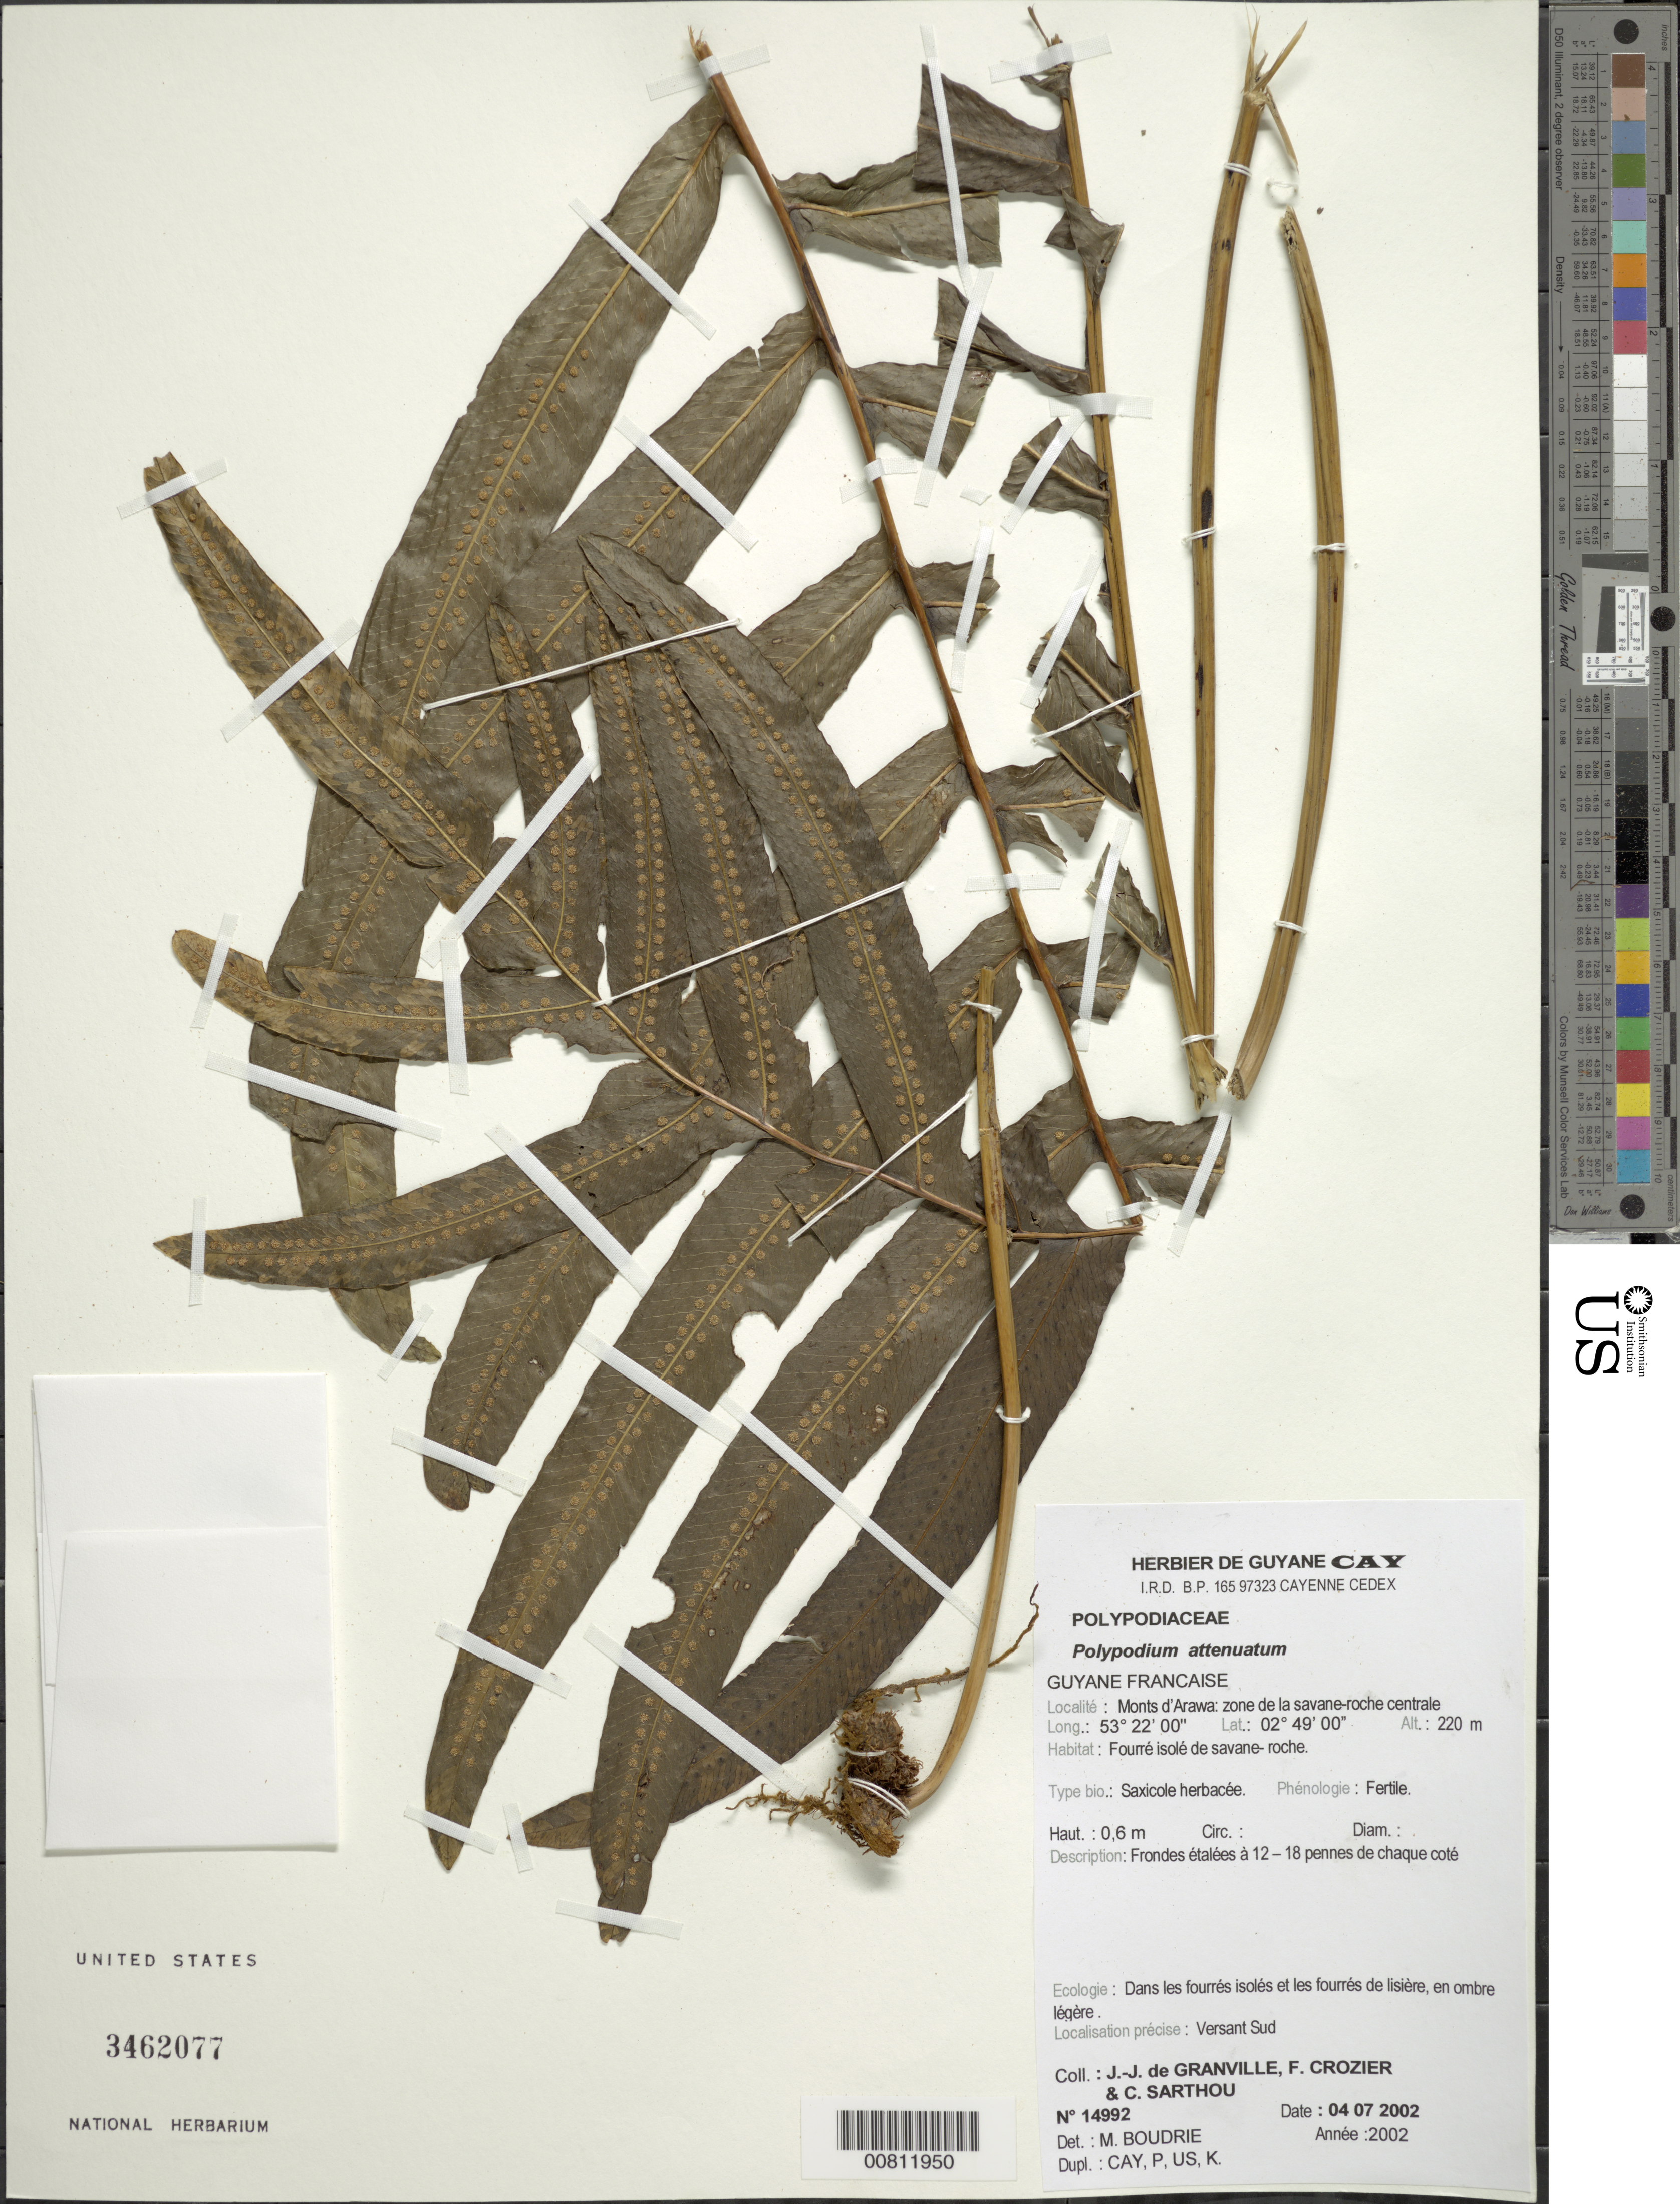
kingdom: Plantae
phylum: Tracheophyta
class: Polypodiopsida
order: Polypodiales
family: Polypodiaceae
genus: Serpocaulon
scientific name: Serpocaulon attenuatum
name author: (Humb. & Bonpl. ex Willd.) A.R. Sm.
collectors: J.-J. de Granville, F. Crozier & C. Sarthou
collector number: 14992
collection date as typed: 4-Jul-02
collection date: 2002-07-04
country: French Guiana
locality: Monts d'Arawa, zone de la savane-roche centrale, versant Sud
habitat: Fourré isolé de savane roche. Dans les fourrés isolés et les fourrés de lisière, en ombre légère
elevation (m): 220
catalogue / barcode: US 3462077